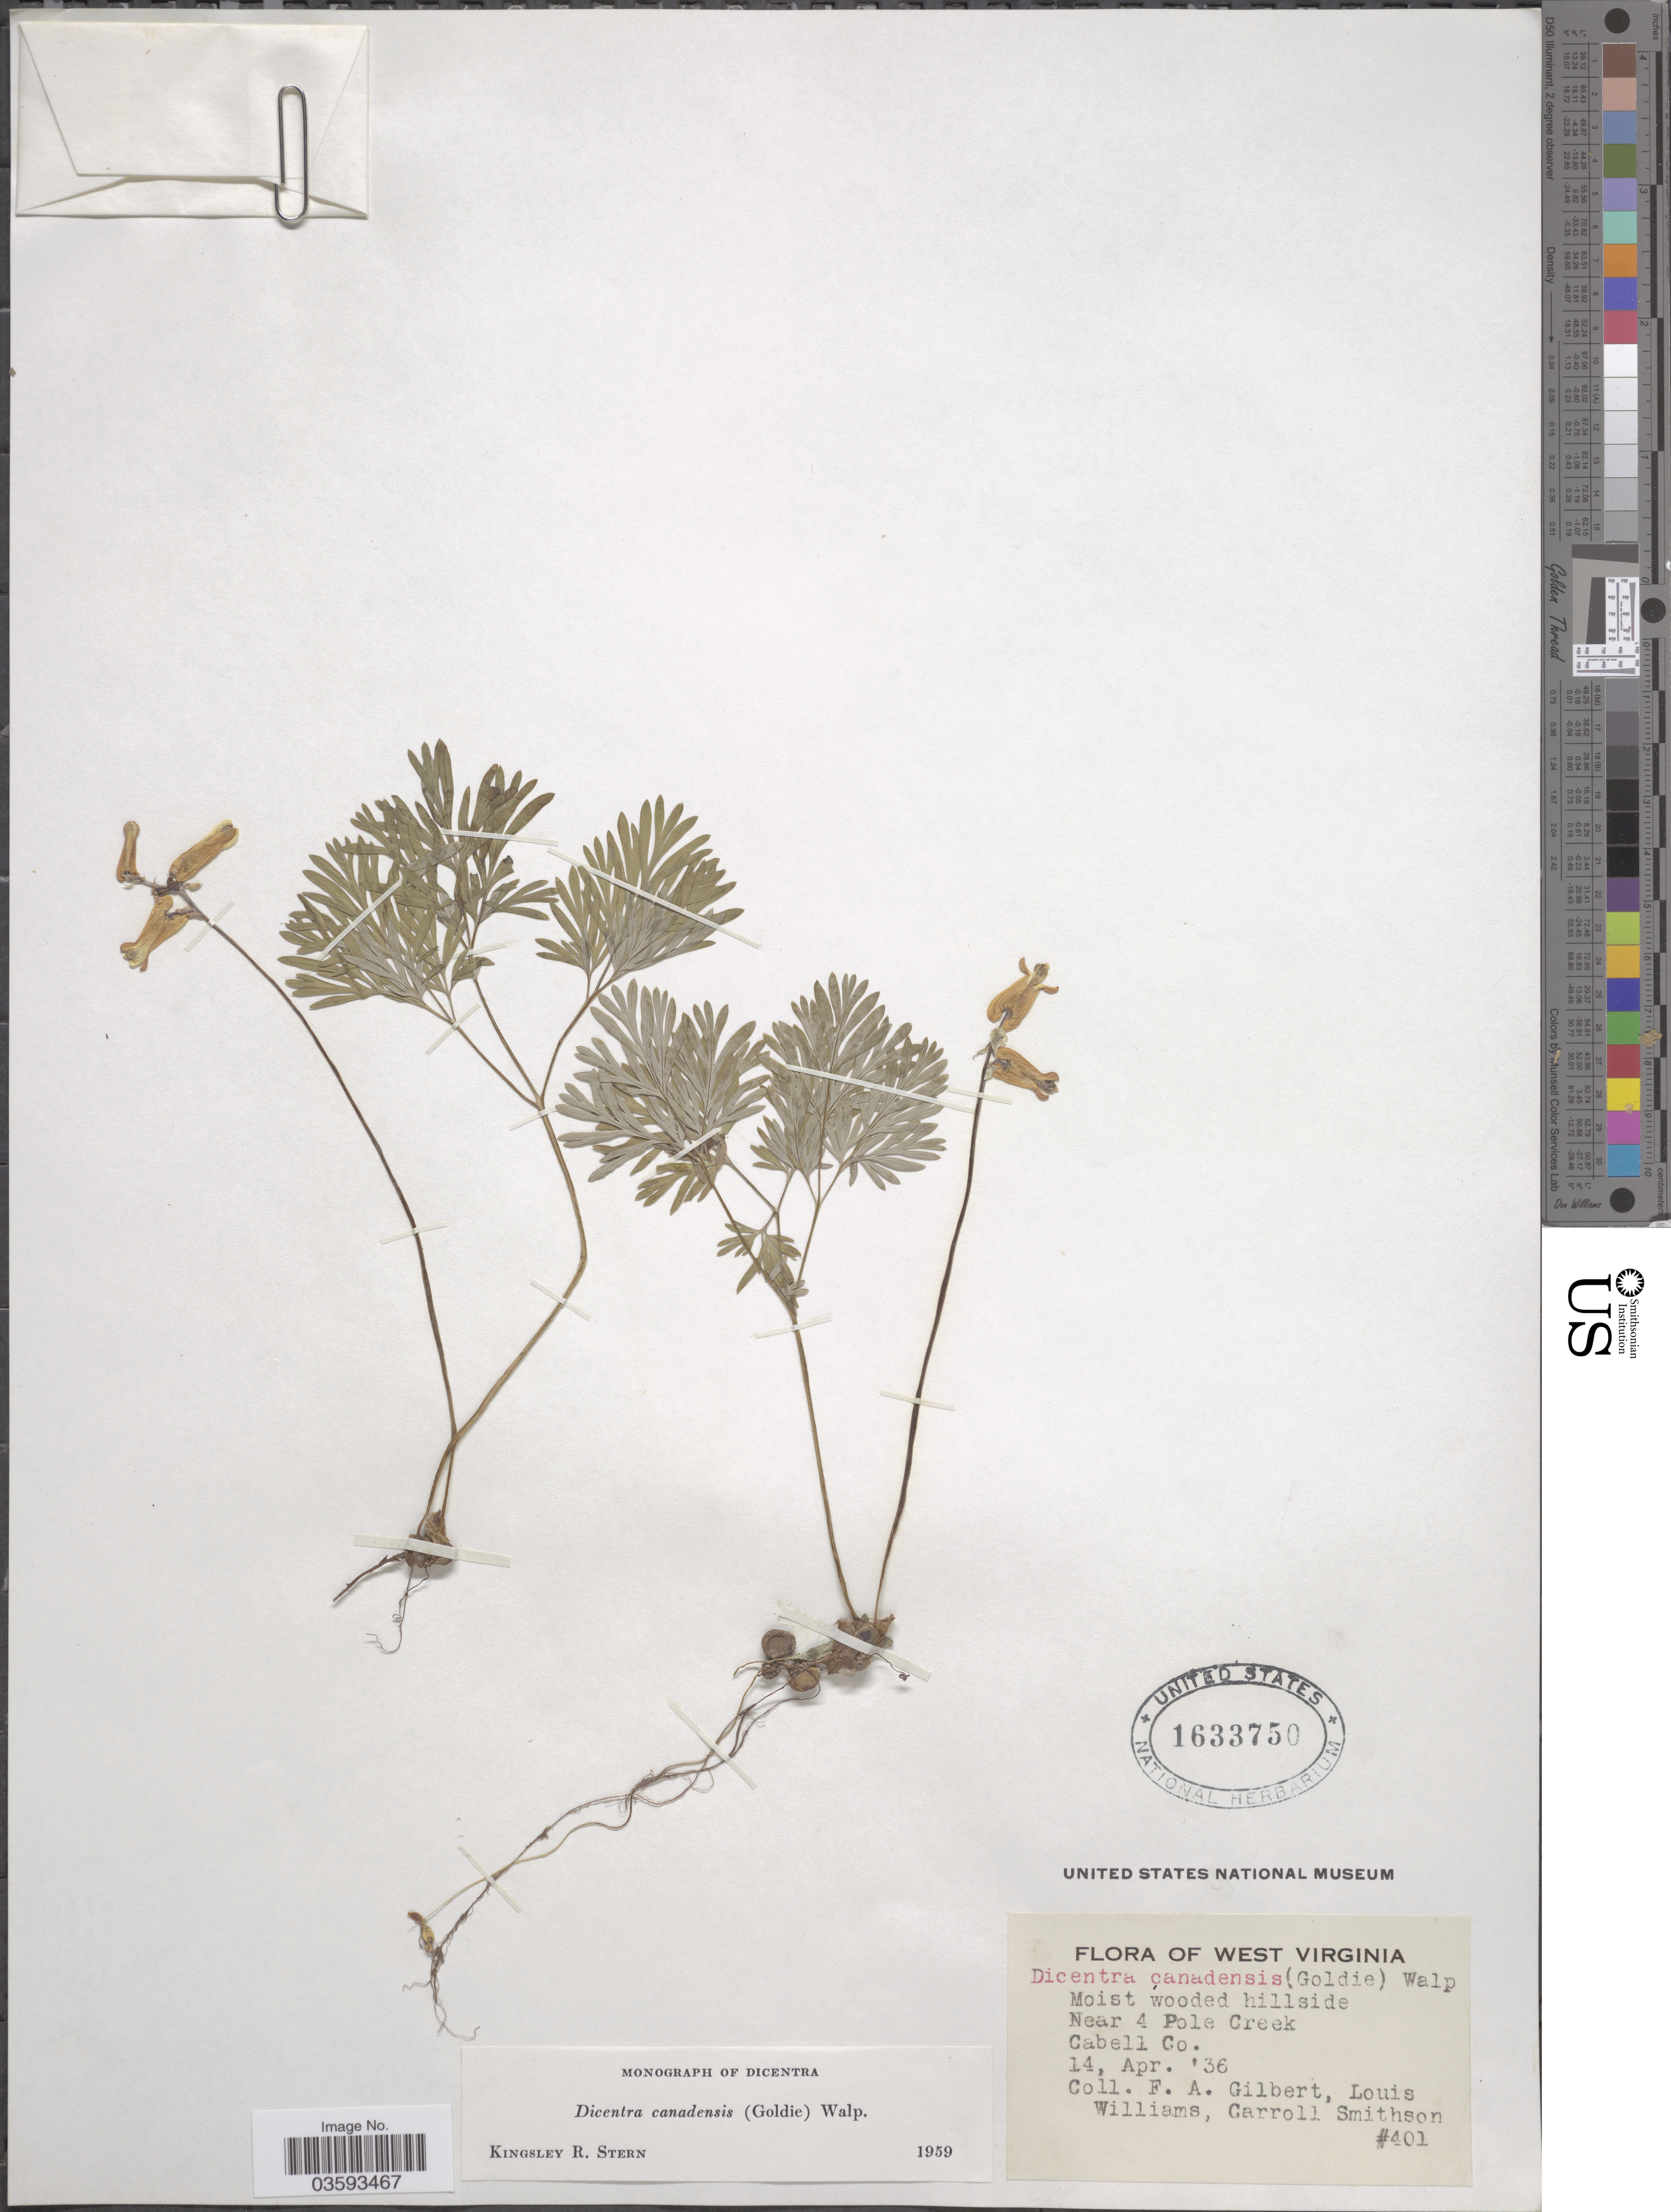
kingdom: Plantae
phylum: Tracheophyta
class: Magnoliopsida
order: Ranunculales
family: Papaveraceae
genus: Dicentra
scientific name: Dicentra canadensis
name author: (Goldie) Walp.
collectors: F. A. Gilbert, L. Williams & C. Smithson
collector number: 401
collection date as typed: Transcribed d/m/y: 14/4/36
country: United States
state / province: West Virginia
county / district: Cabell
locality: Moist wooded hillside. Near 4 Pole Creek, Cabell Co.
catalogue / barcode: US 1633750